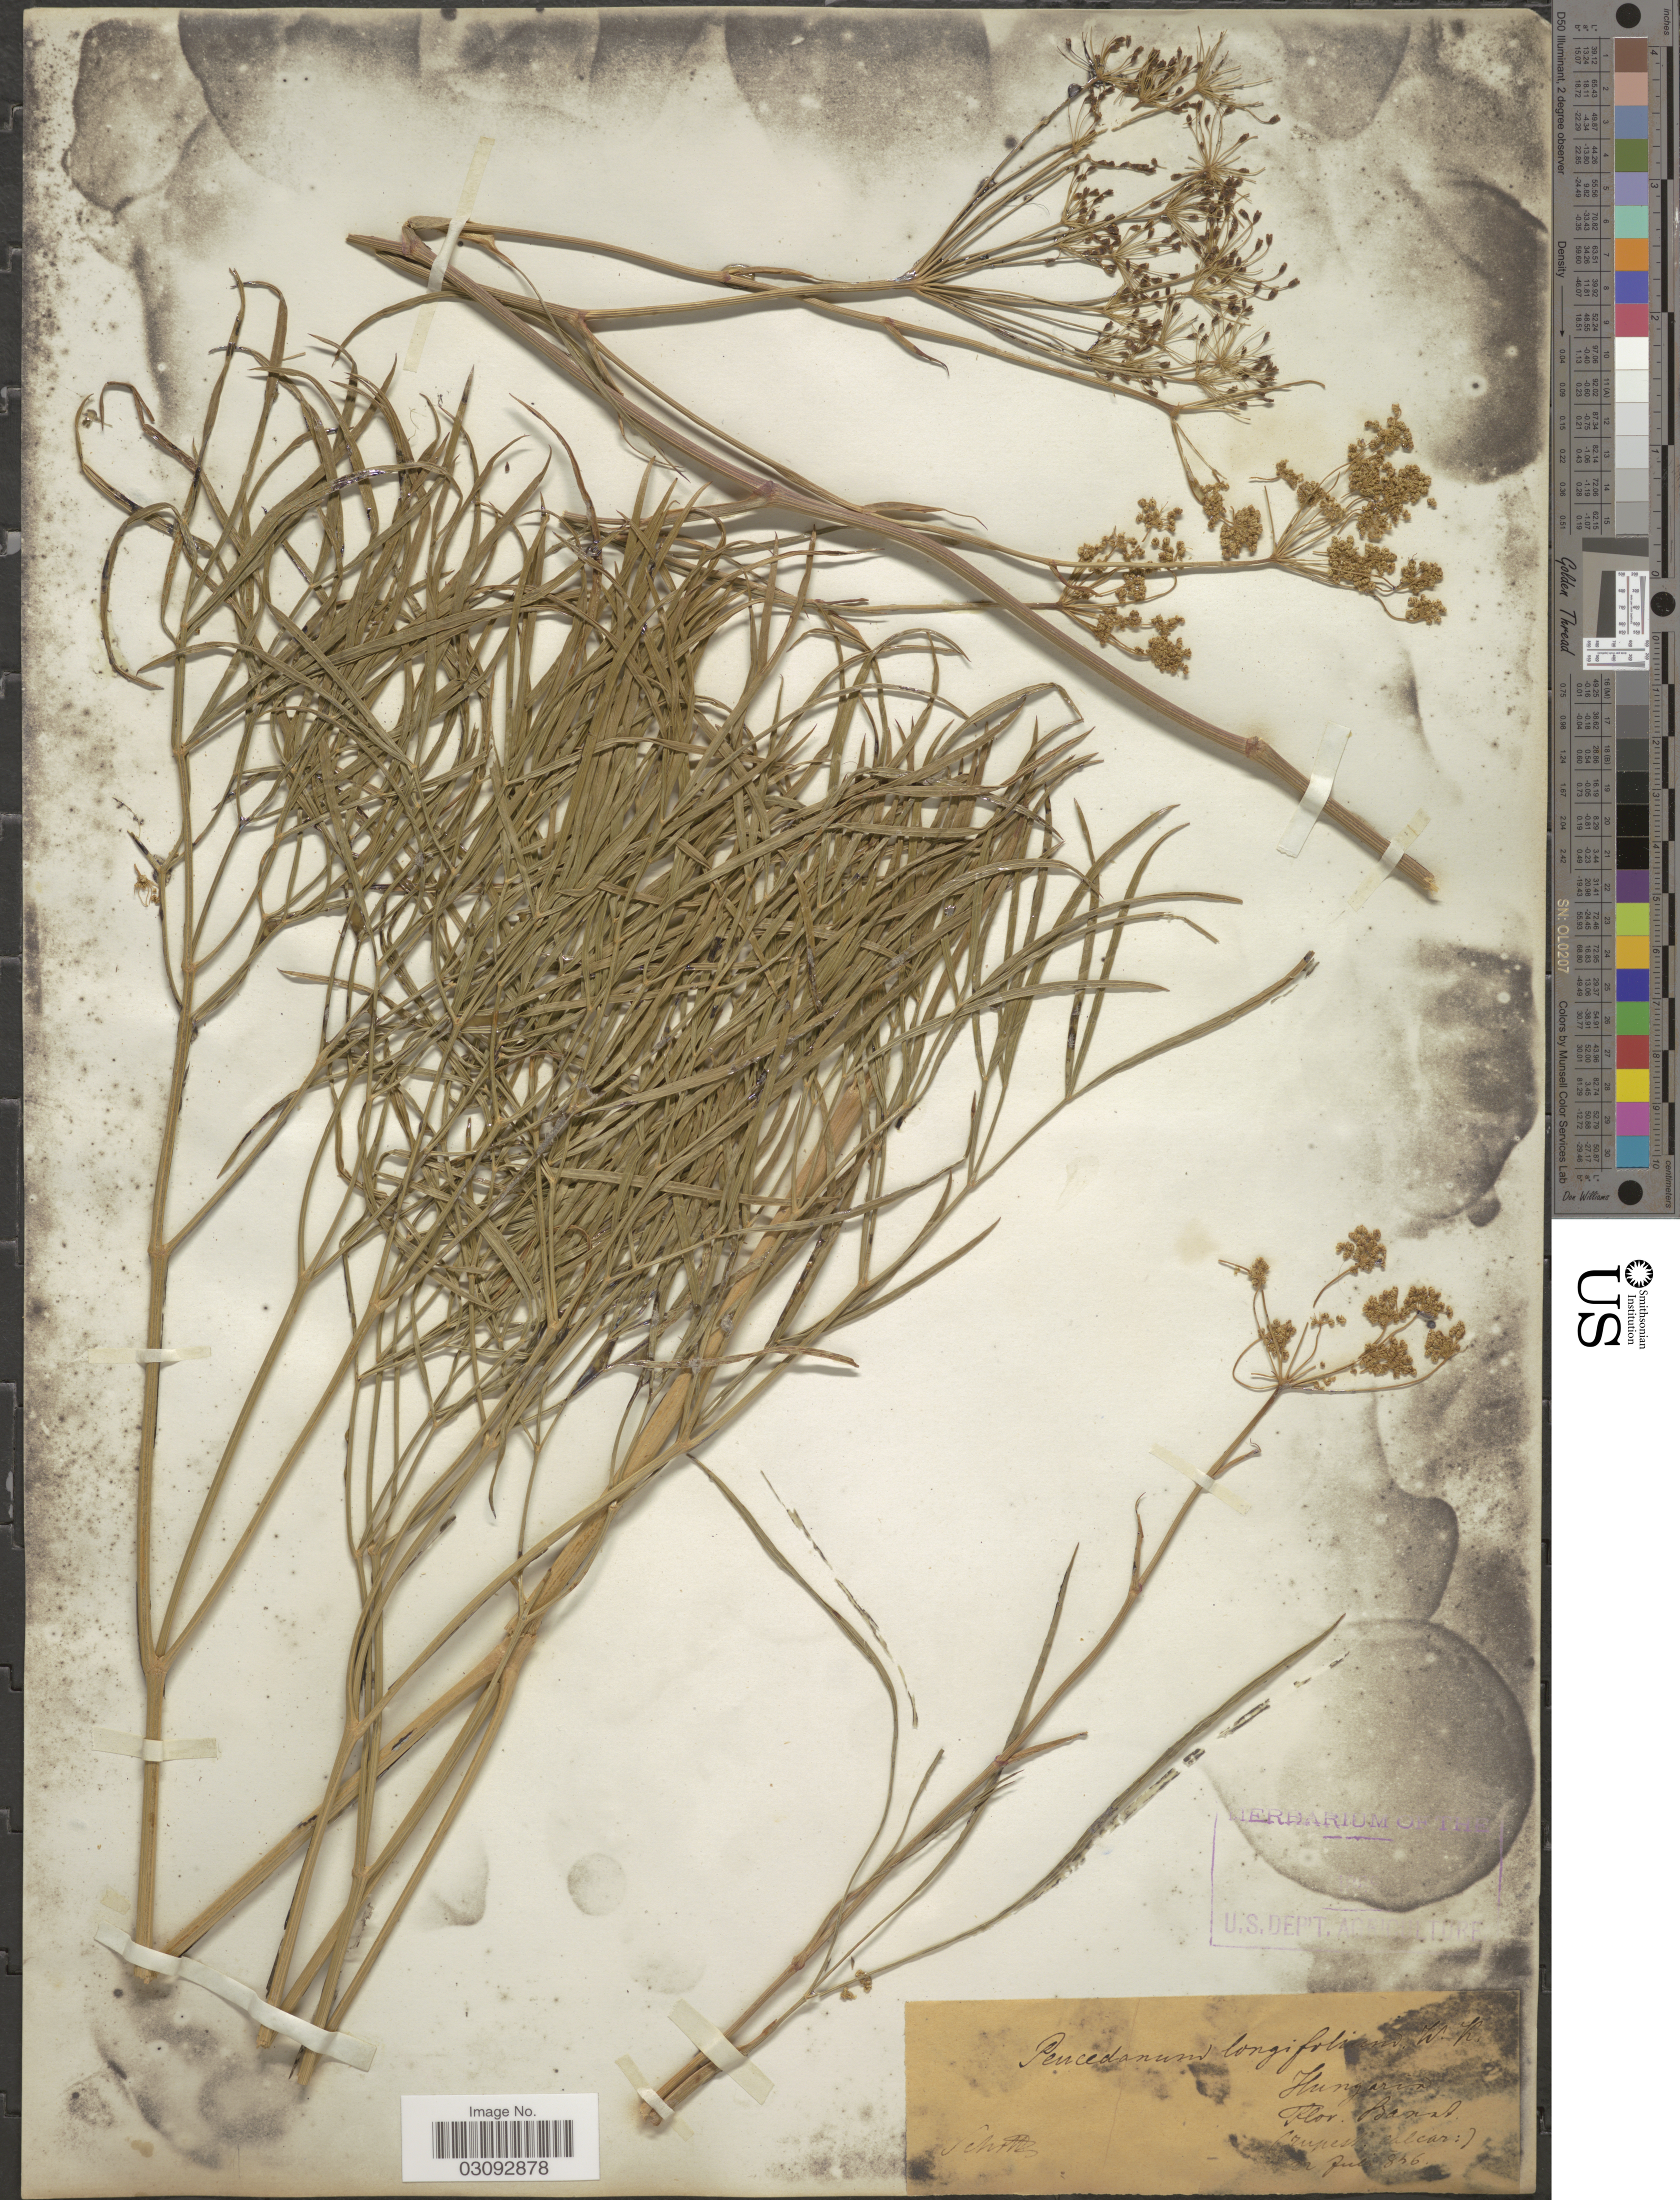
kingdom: Plantae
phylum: Tracheophyta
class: Magnoliopsida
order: Apiales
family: Apiaceae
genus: Peucedanum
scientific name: Peucedanum longifolium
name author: Waldst. & Kit.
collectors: -. Schottz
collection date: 1866-07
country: Hungary